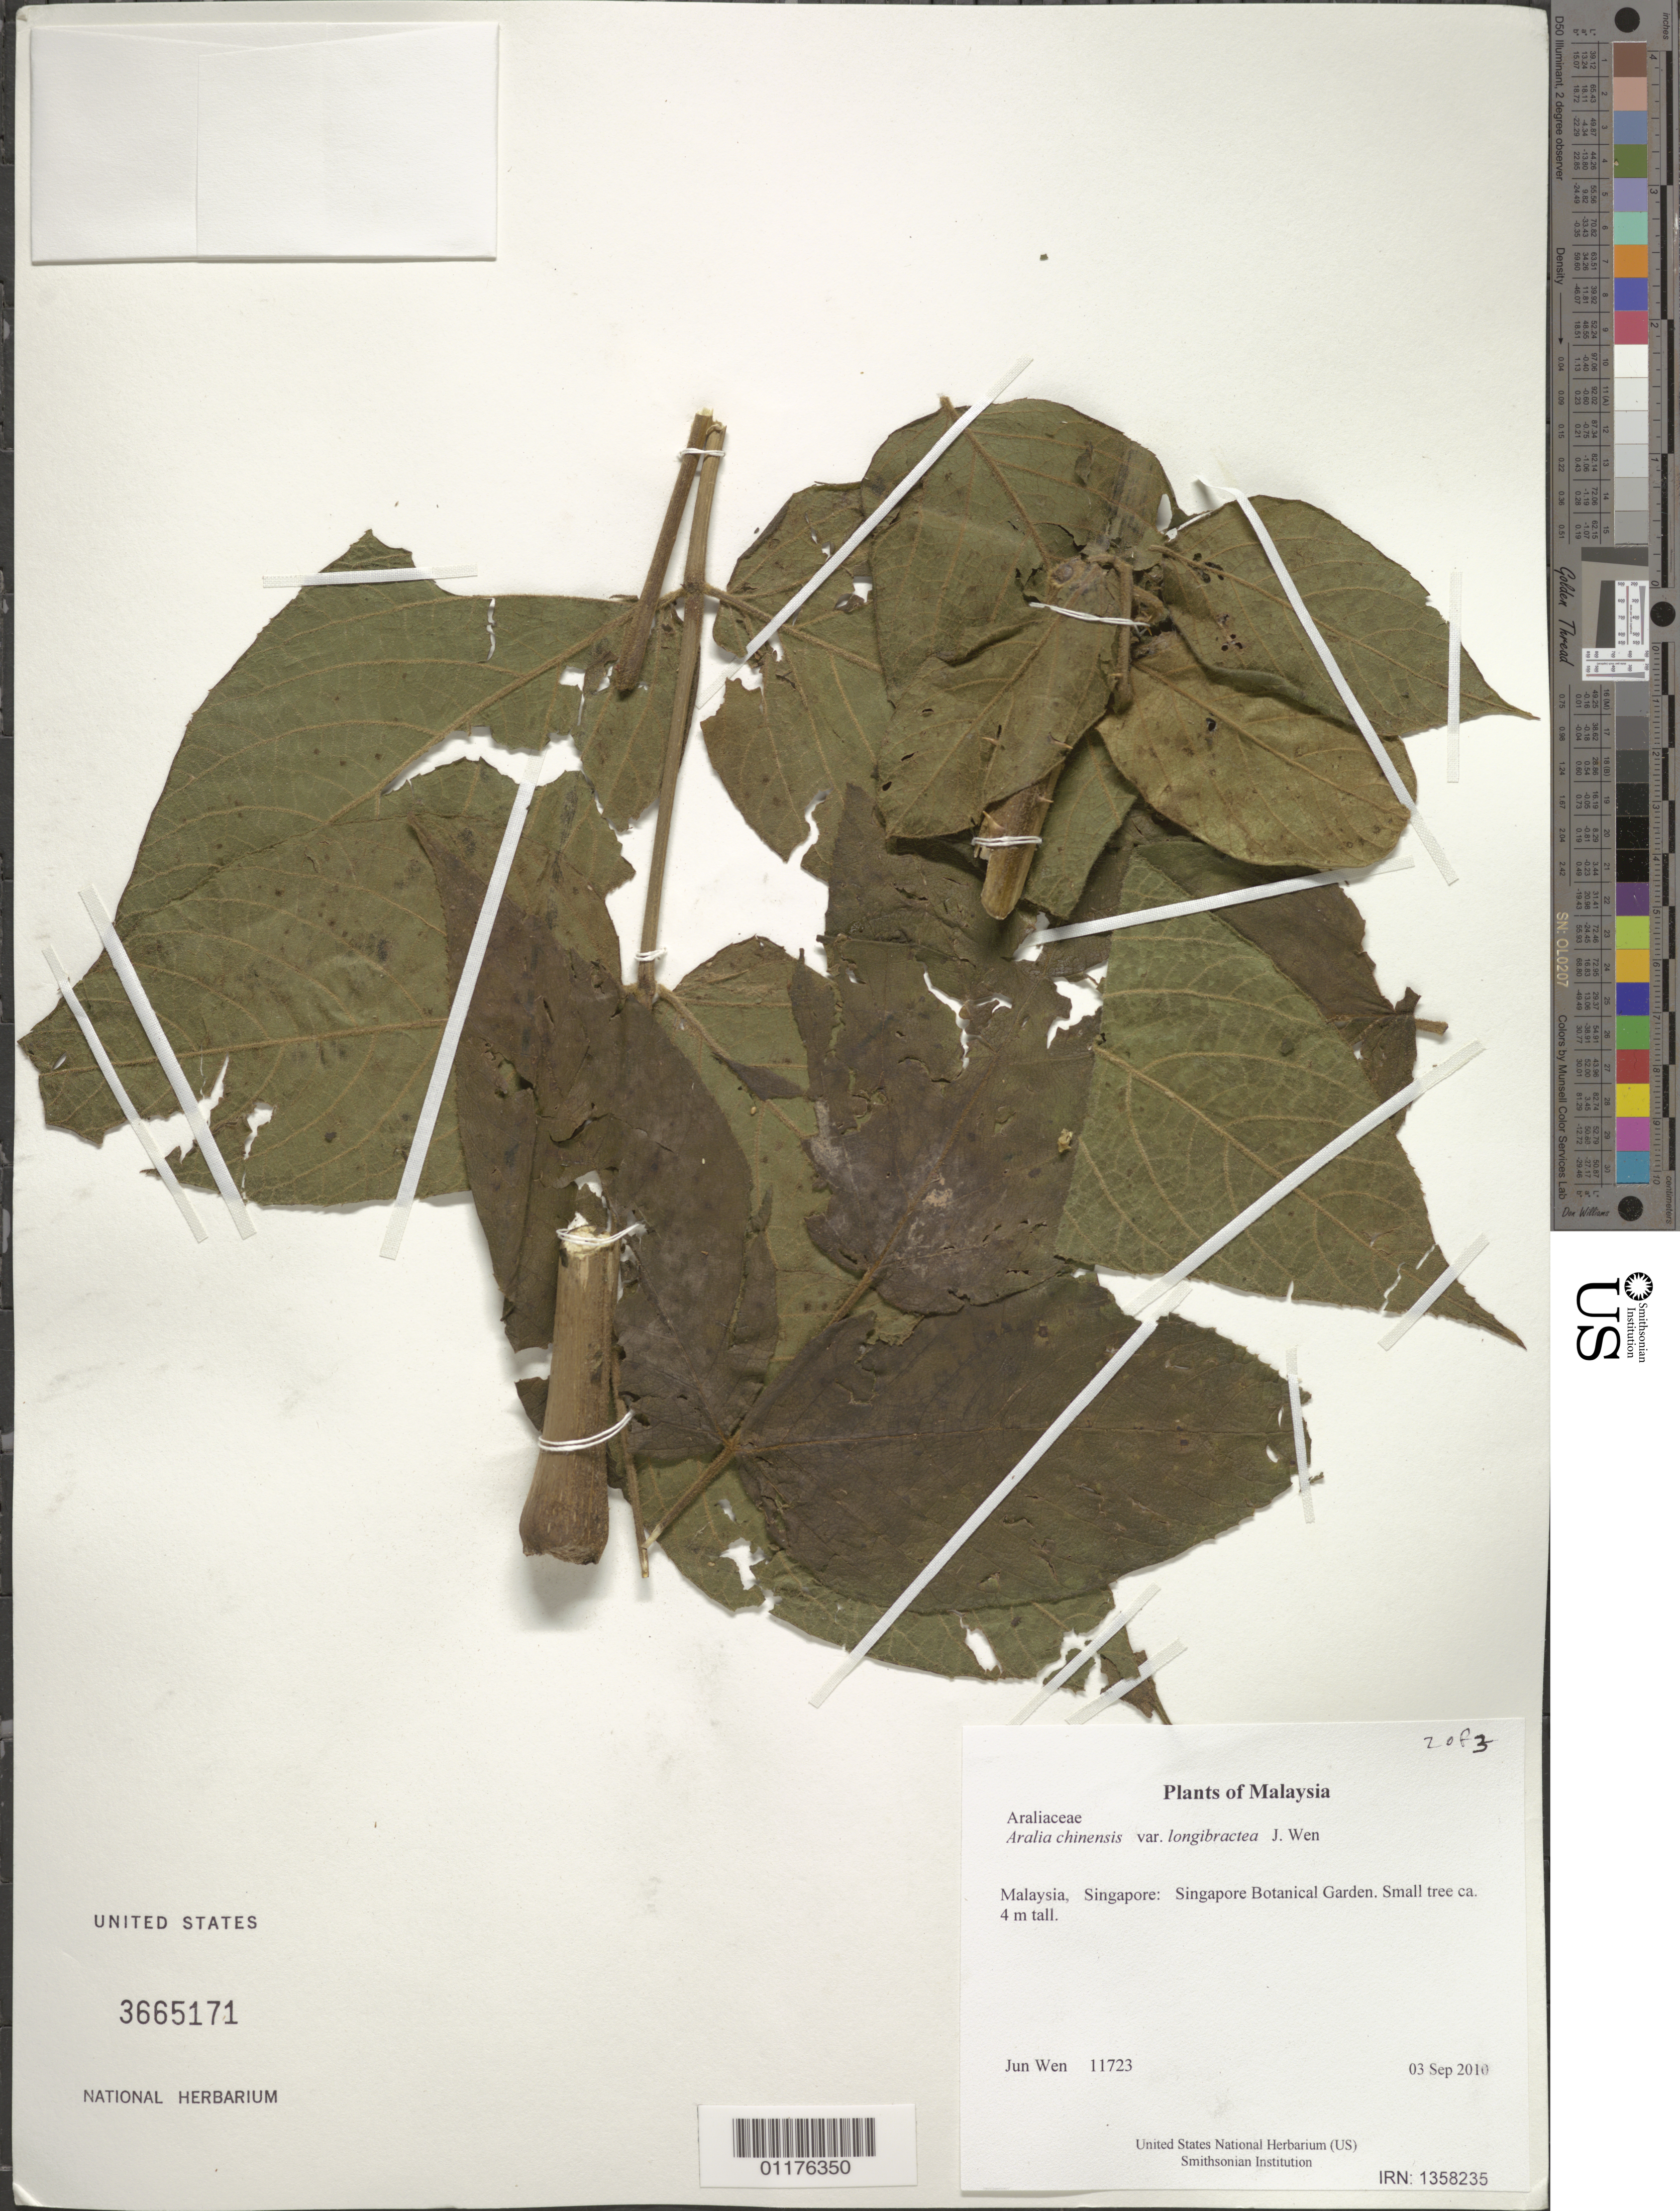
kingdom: Plantae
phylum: Tracheophyta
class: Magnoliopsida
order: Apiales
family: Araliaceae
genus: Aralia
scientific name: Aralia chinensis var. longibractea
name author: J. Wen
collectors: J. Wen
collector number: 11723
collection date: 2010-09-03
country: Malaysia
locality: Singapore: Singapore Botanical Garden.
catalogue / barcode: US 3665171